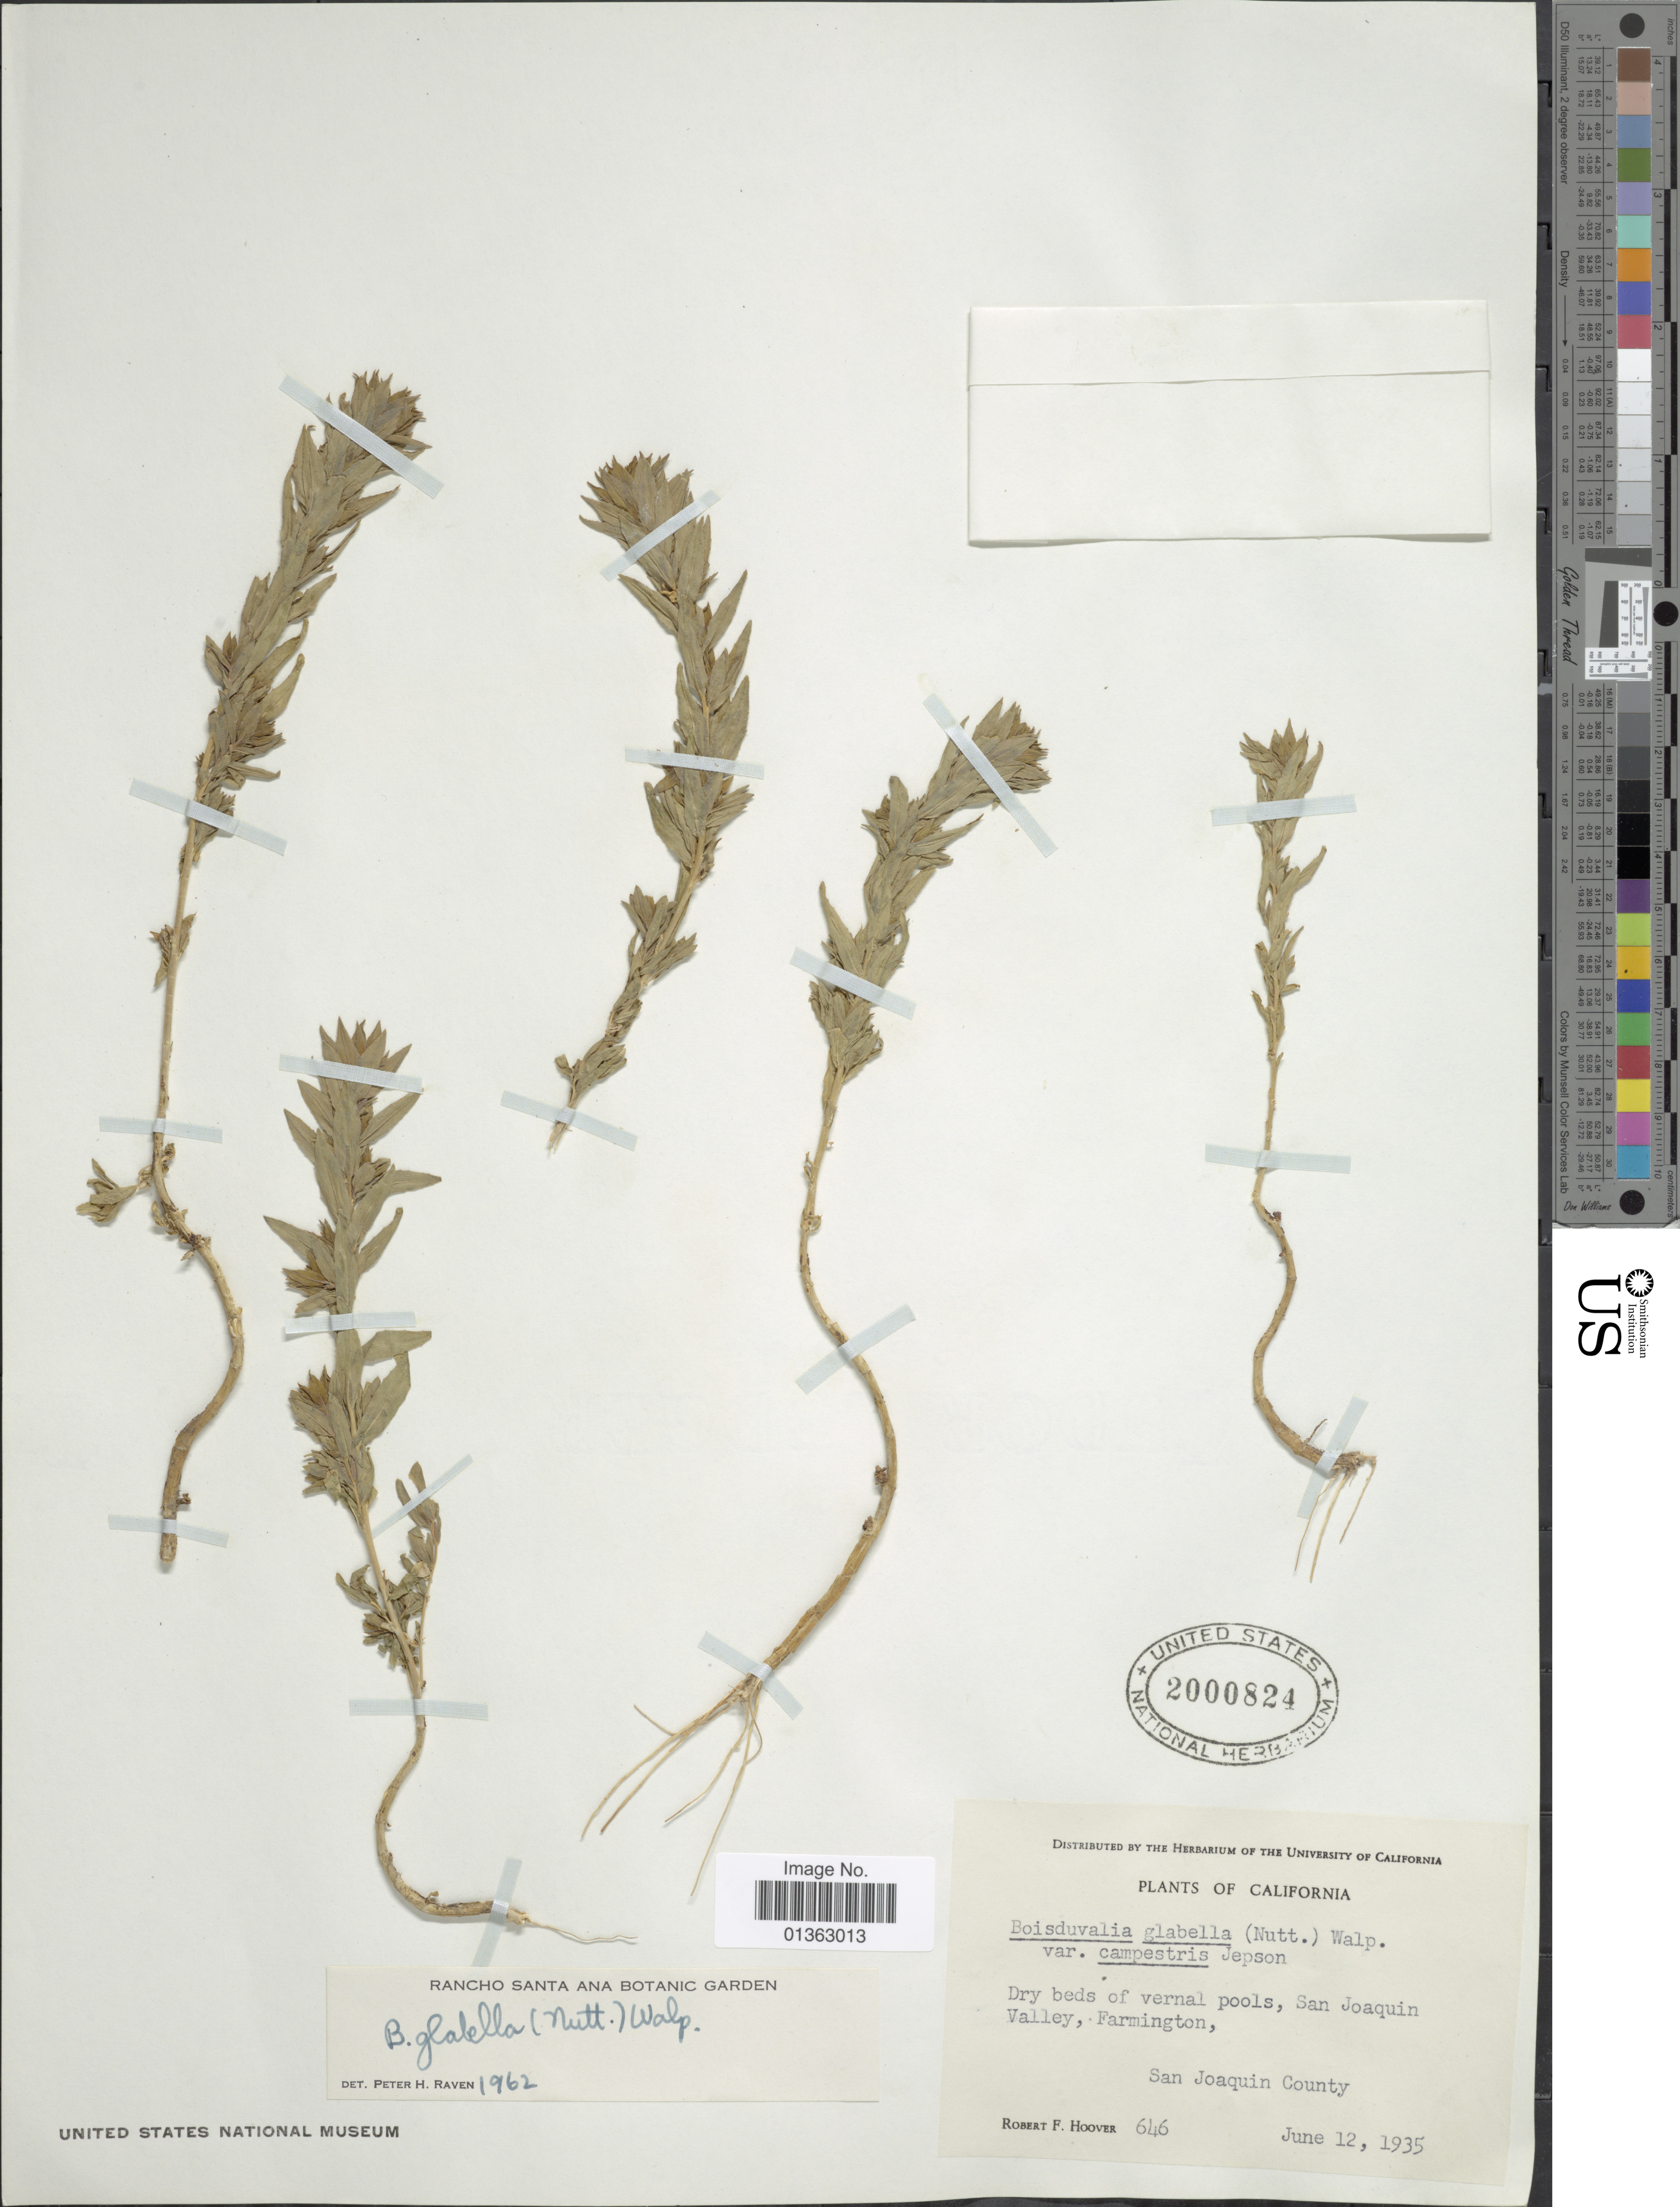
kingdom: Plantae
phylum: Tracheophyta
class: Magnoliopsida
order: Myrtales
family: Onagraceae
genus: Epilobium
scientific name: Epilobium campestre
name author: (Jeps.) Hoch & W.L. Wagner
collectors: R. F. Hoover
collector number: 646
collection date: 1935-06-12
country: United States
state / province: California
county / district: San Joaquin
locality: Dry beds of vernal pools, San Joaquin Valley, Farmington, San Joaquin County.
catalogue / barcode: US 2000824